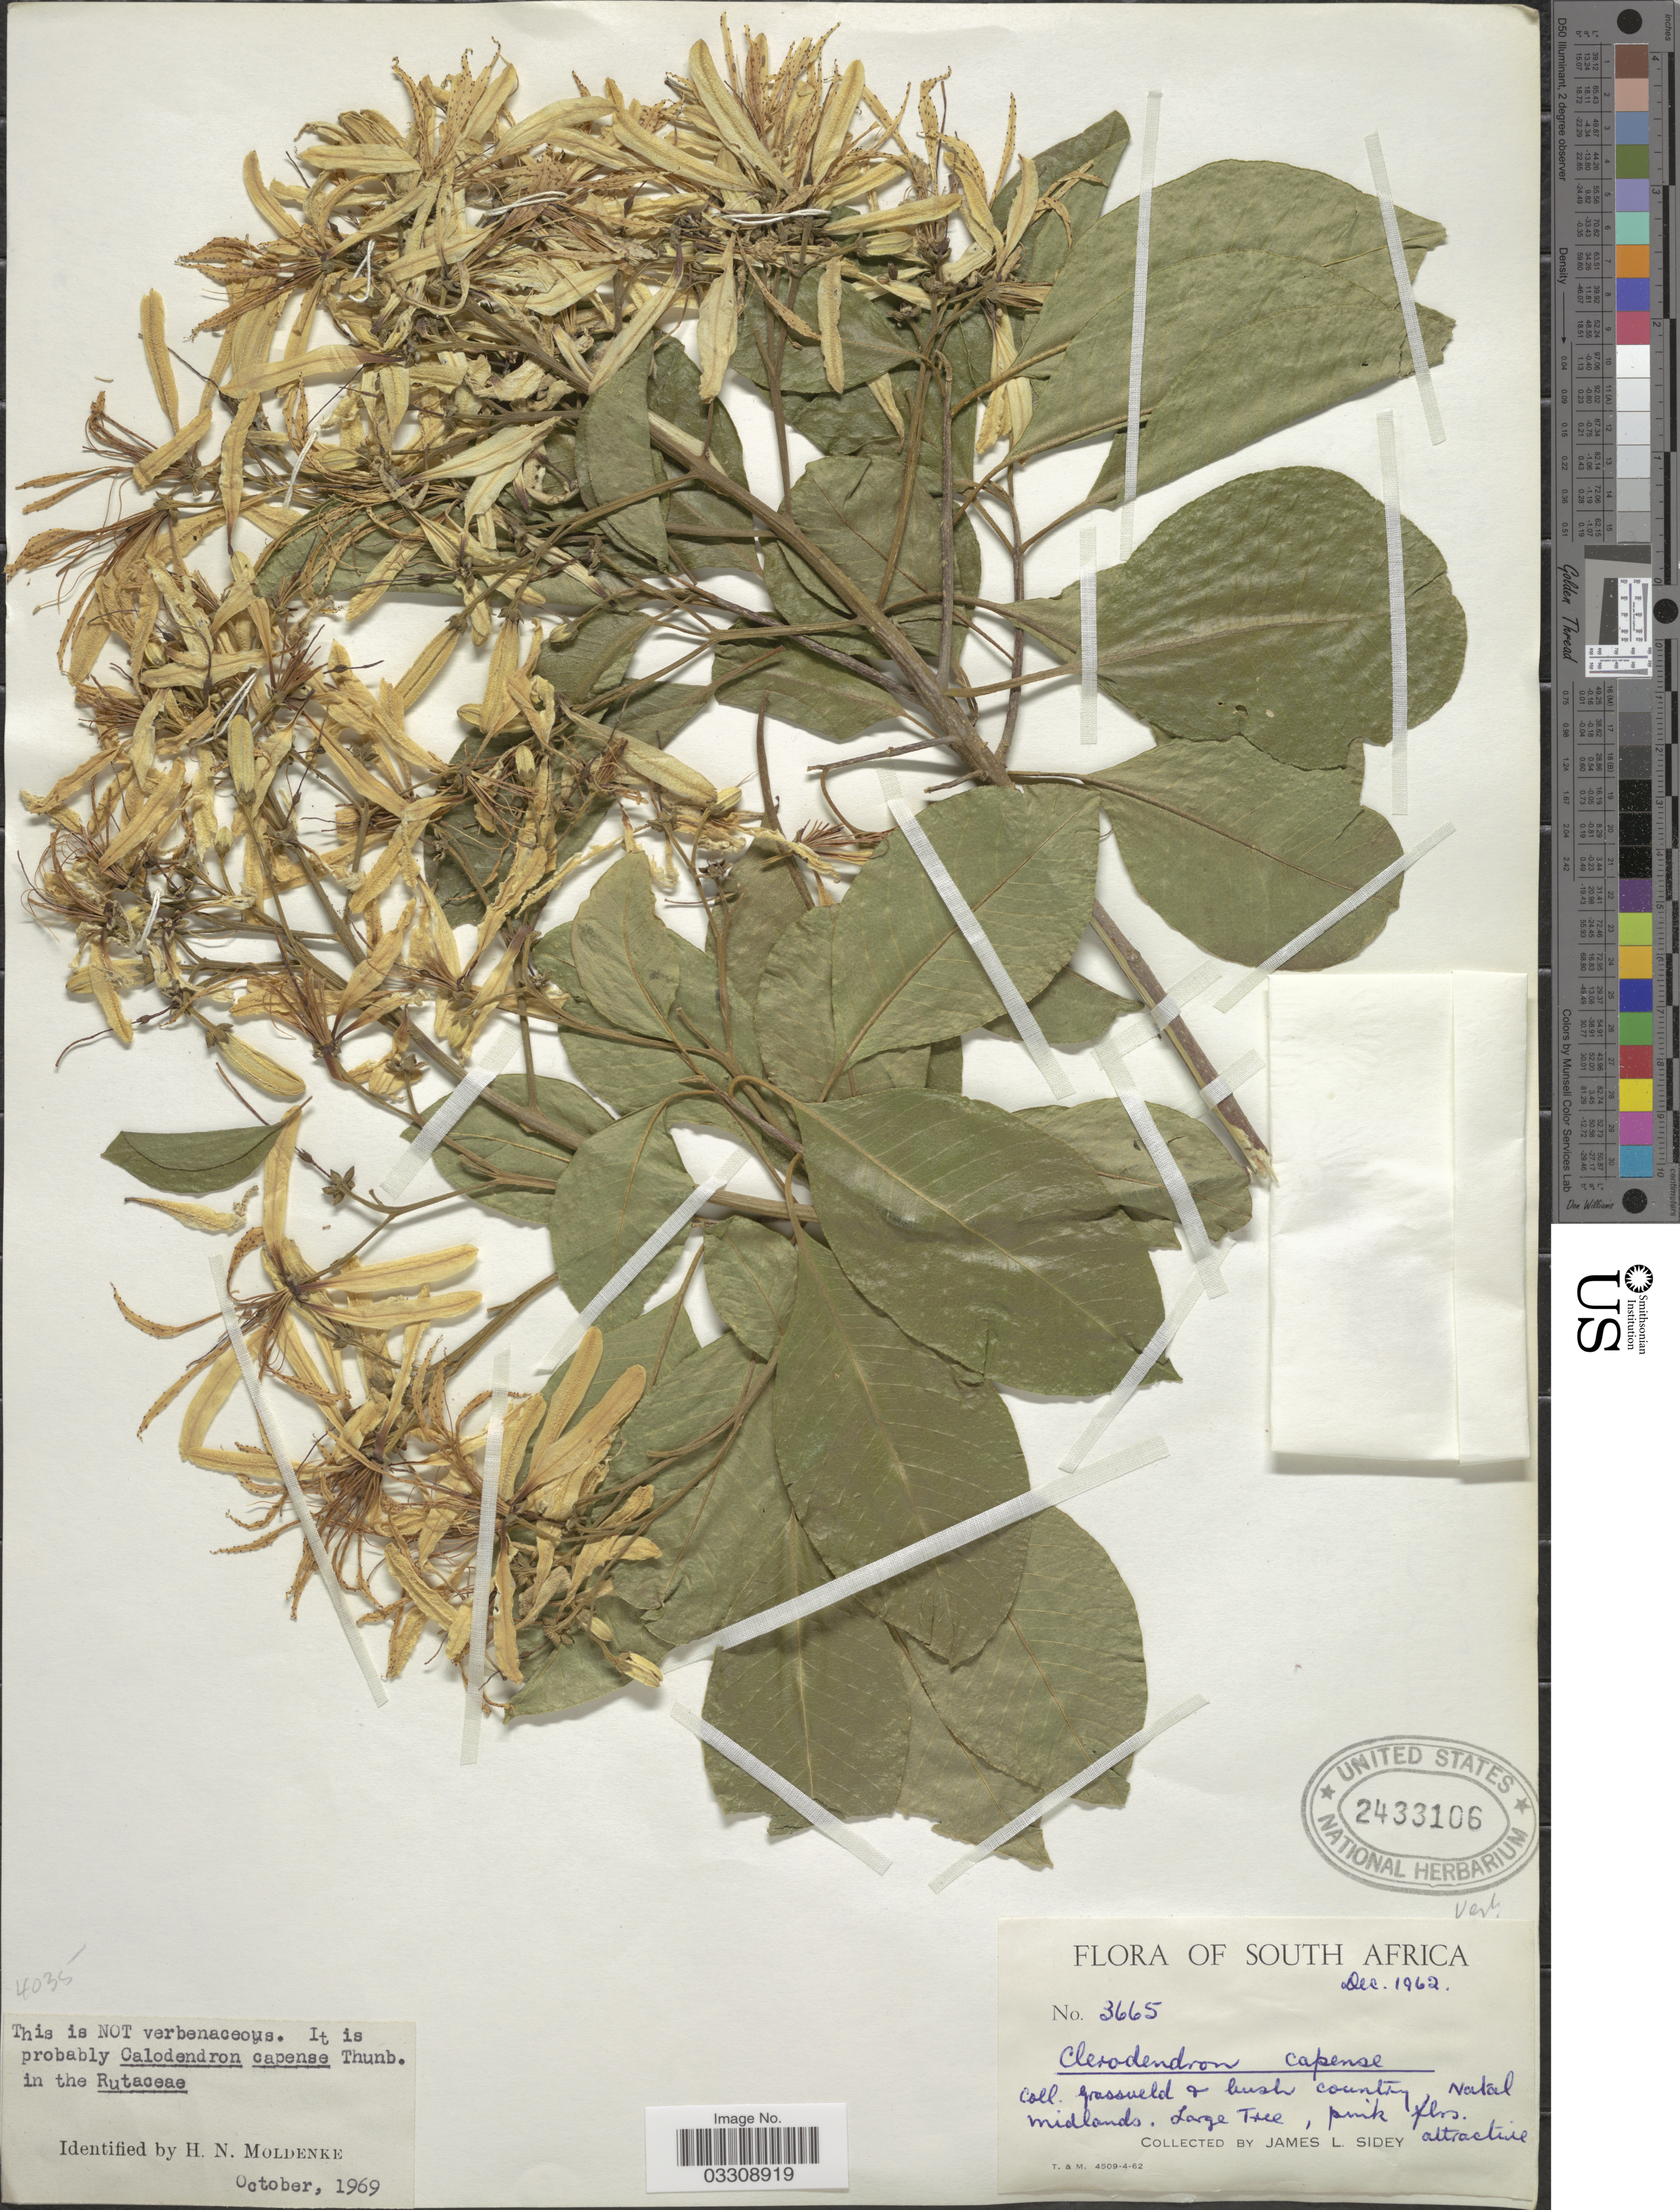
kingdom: Plantae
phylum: Tracheophyta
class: Magnoliopsida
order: Sapindales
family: Rutaceae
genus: Calodendrum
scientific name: Calodendrum capense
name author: (L. f.) Thunb.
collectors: J. L. Sidey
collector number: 3665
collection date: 1962-12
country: South Africa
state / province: KwaZulu-Natal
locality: Grassveld & bush country, Natal midlands.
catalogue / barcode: US 2433106